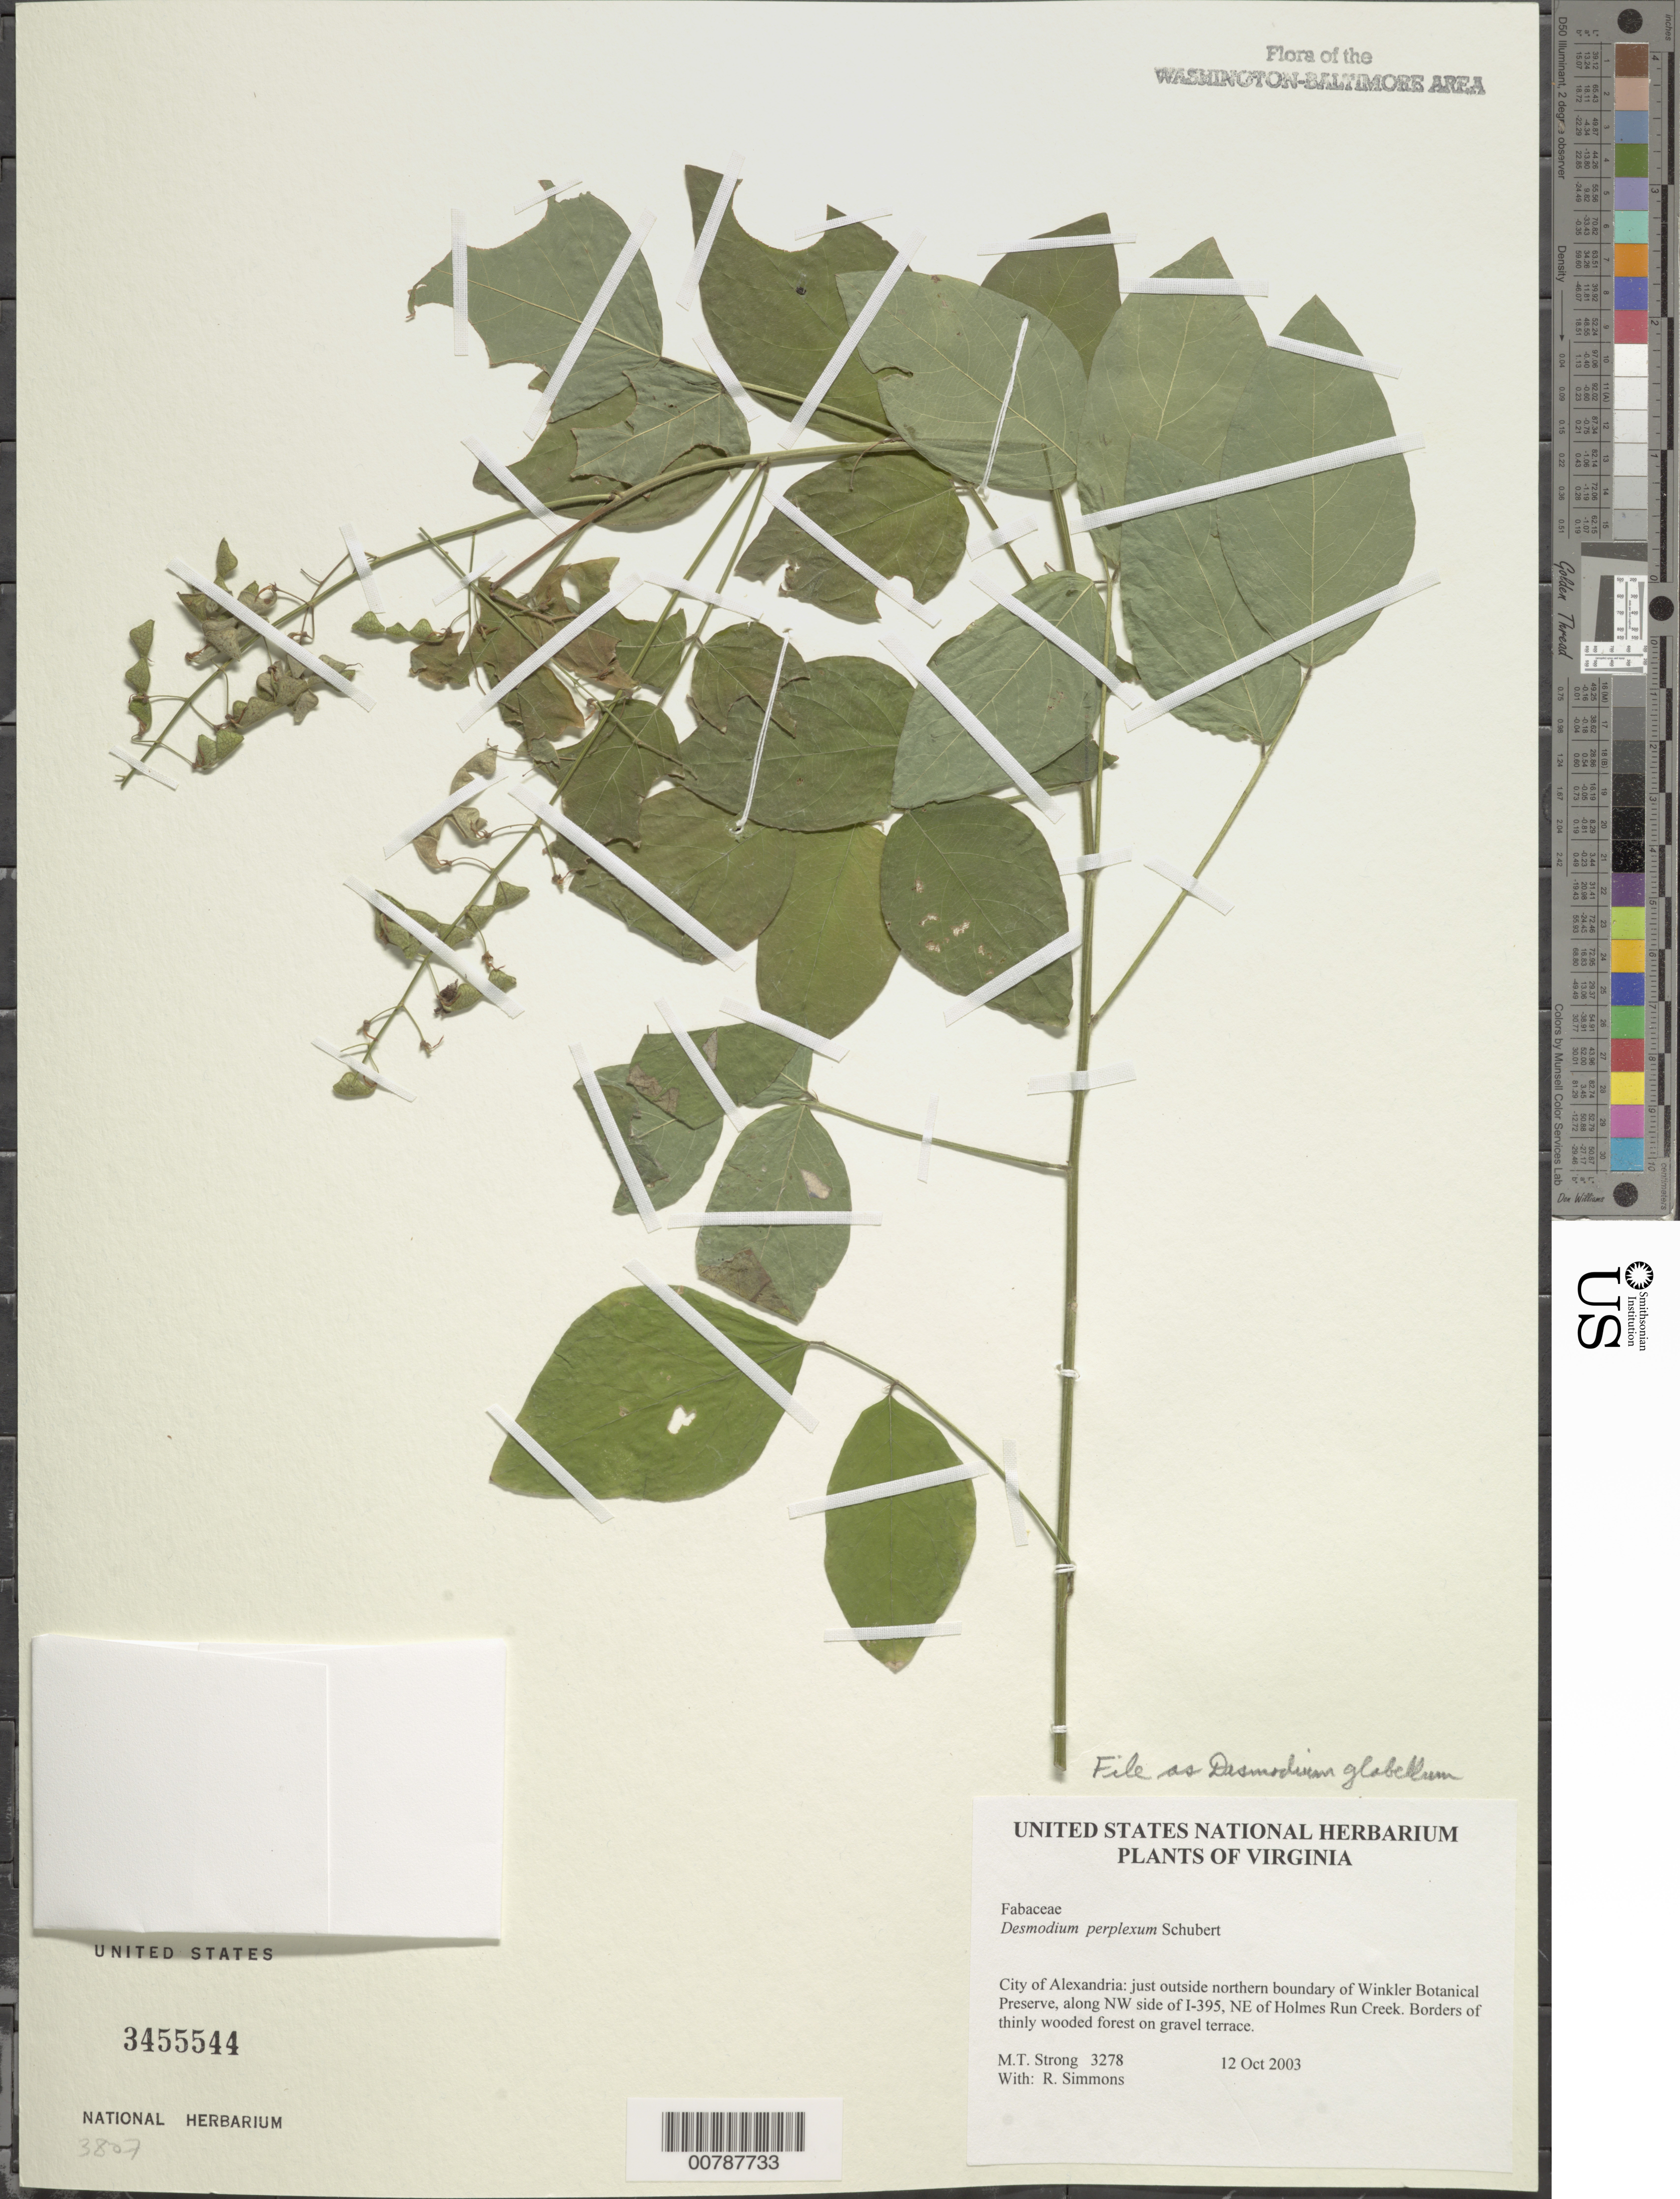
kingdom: Plantae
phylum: Tracheophyta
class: Magnoliopsida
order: Fabales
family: Fabaceae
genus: Desmodium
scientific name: Desmodium perplexum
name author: B.G. Schub.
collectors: M. T. Strong & R. Simmons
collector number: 3278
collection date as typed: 12 Oct 2003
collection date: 2003-10-12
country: United States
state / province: Virginia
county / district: City of Alexandria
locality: just outside northern boundary of Winkler Botanical Preserve, along NW side of I-395, NE of Holmes Run Creek.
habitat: Borders of thinly wooded forest on gravel terrace.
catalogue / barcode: US 3455544